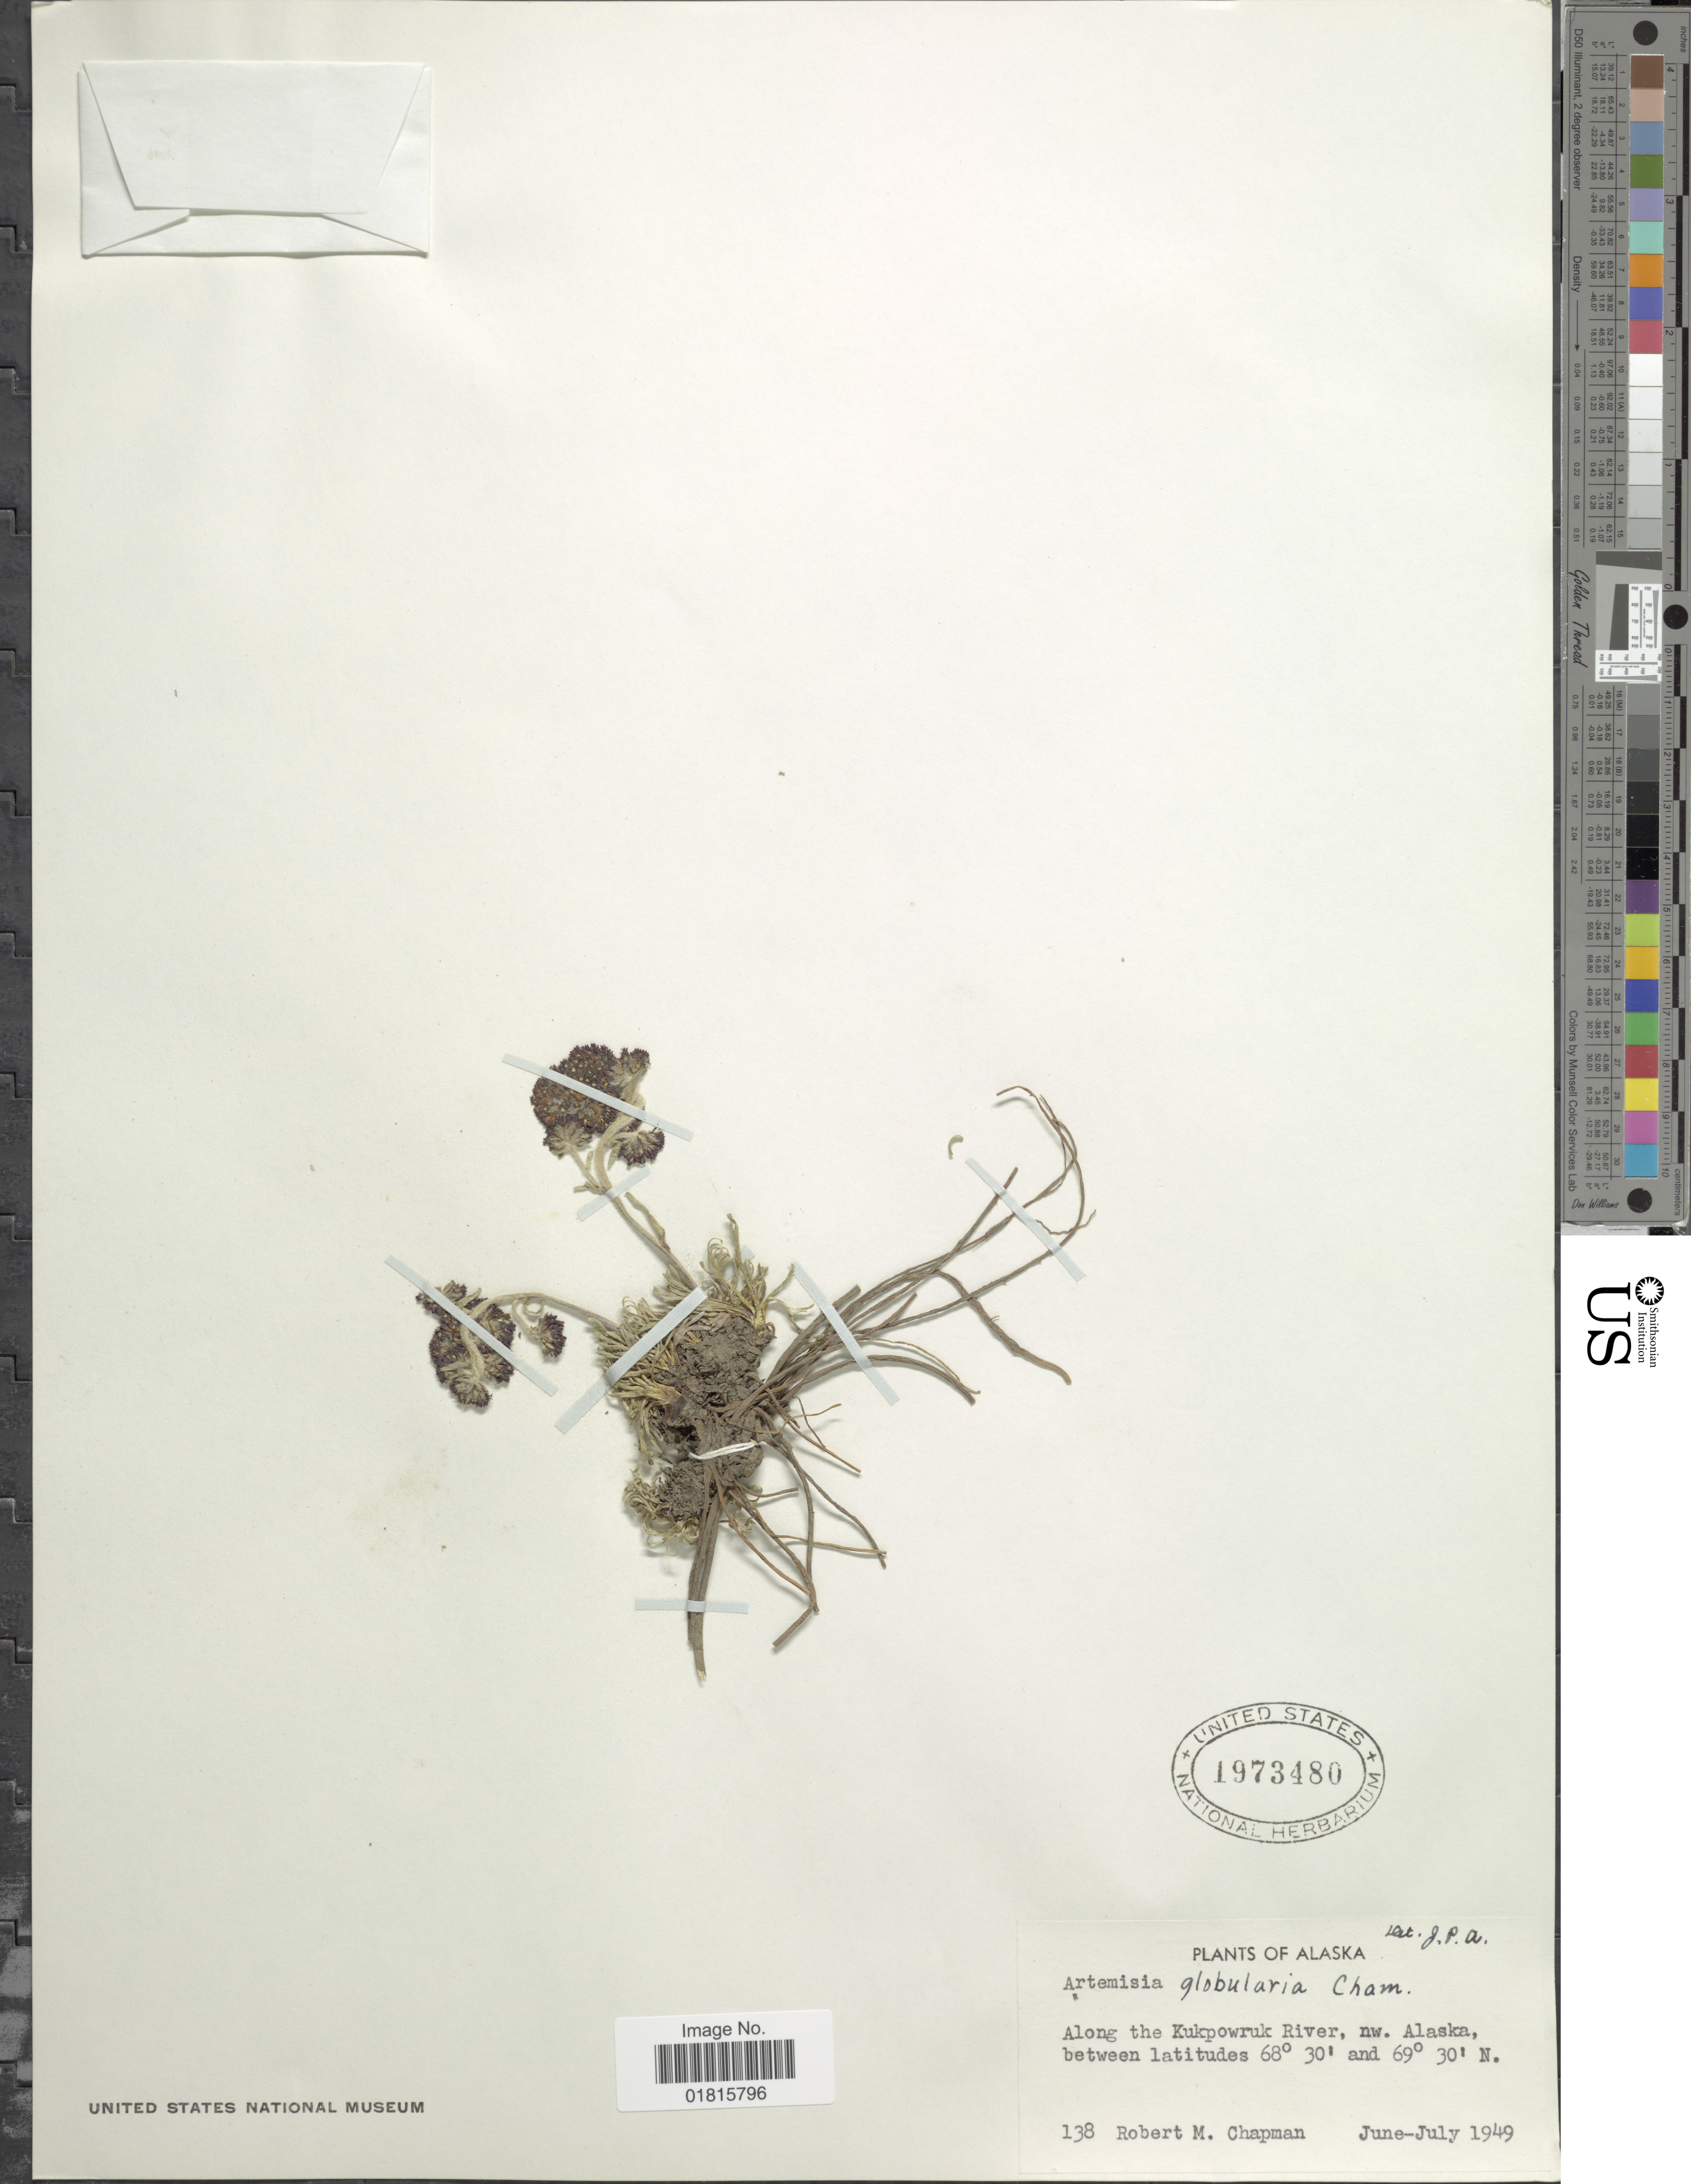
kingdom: Plantae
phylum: Tracheophyta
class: Magnoliopsida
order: Asterales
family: Asteraceae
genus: Artemisia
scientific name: Artemisia globularia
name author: Cham. ex Besser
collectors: R. M. Chapman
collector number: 138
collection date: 1949-06/1949-07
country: United States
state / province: Alaska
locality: Along the Kukpowruk River, nw. Alaska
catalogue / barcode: US 1973480